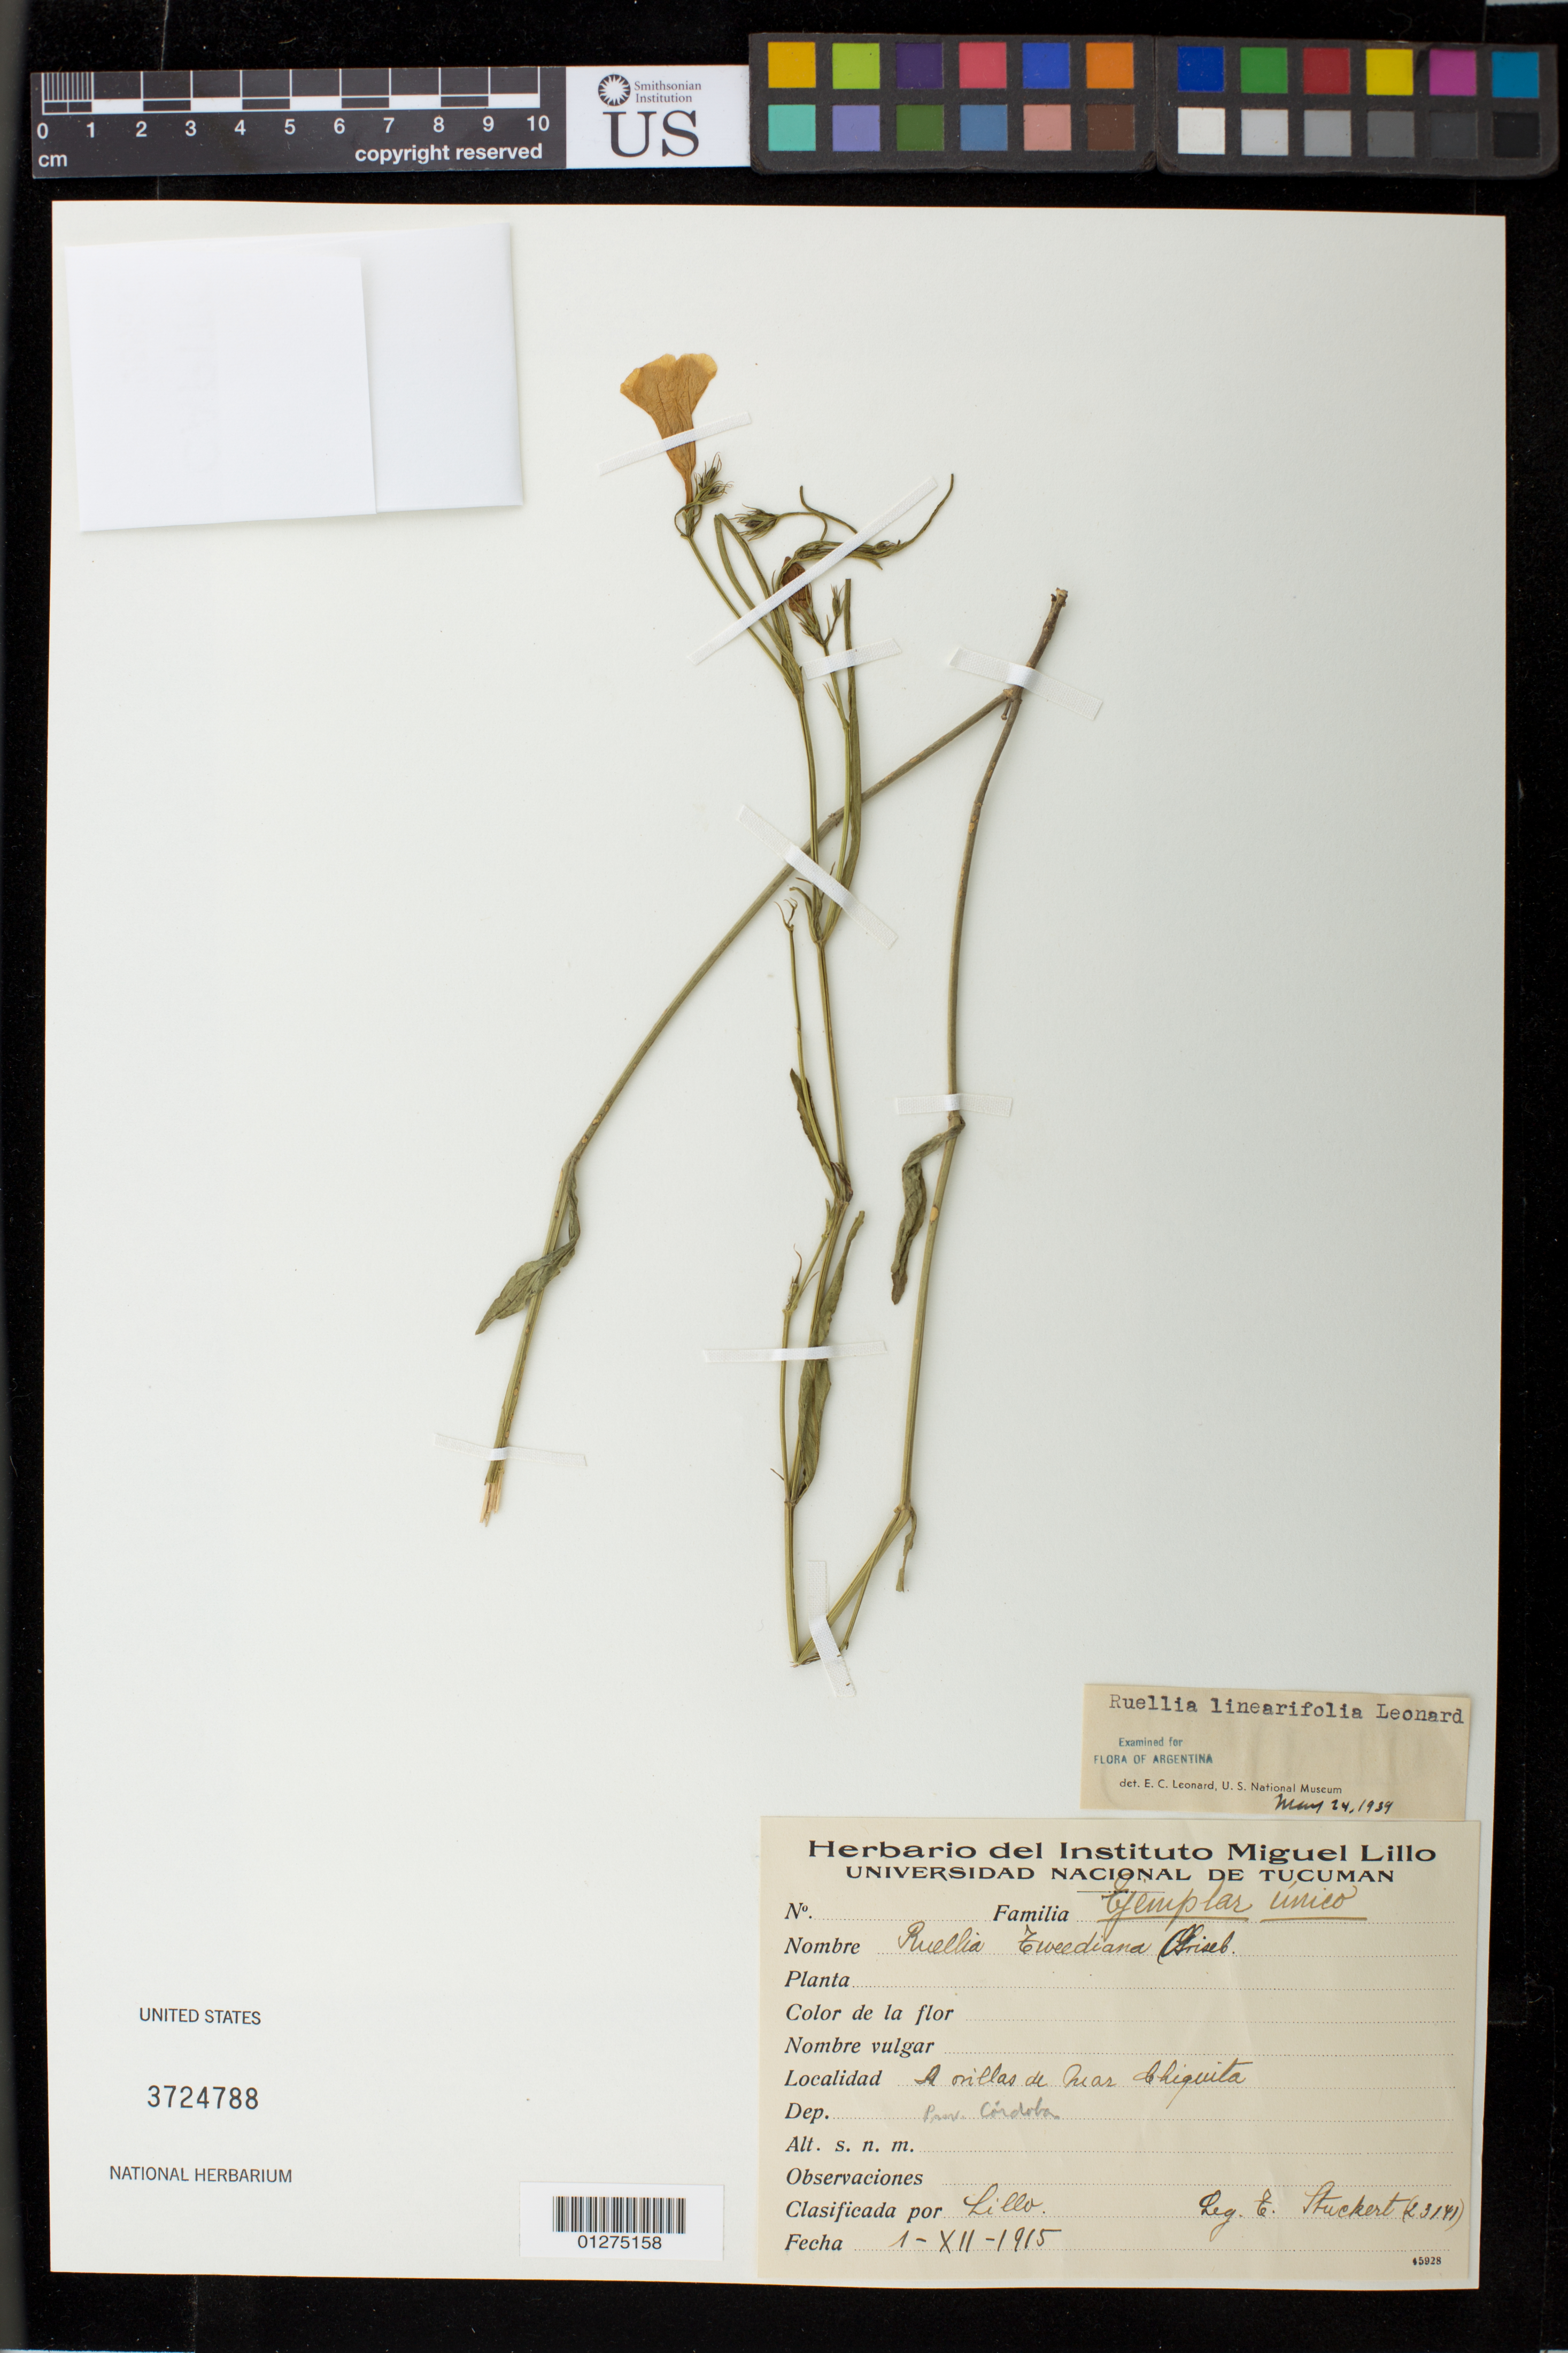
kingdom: Plantae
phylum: Tracheophyta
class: Magnoliopsida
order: Lamiales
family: Acanthaceae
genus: Ruellia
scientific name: Ruellia linearifolia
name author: Leonard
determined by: Leonard, Emery C., (US)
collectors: T. Stuckert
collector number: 23141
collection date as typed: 1-XII-1915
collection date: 1915-12-01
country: Argentina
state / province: Córdoba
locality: A orillas de Mar Chiquita [intuiting that this is Laguna Mar Chiquita]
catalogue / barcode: US 3724788